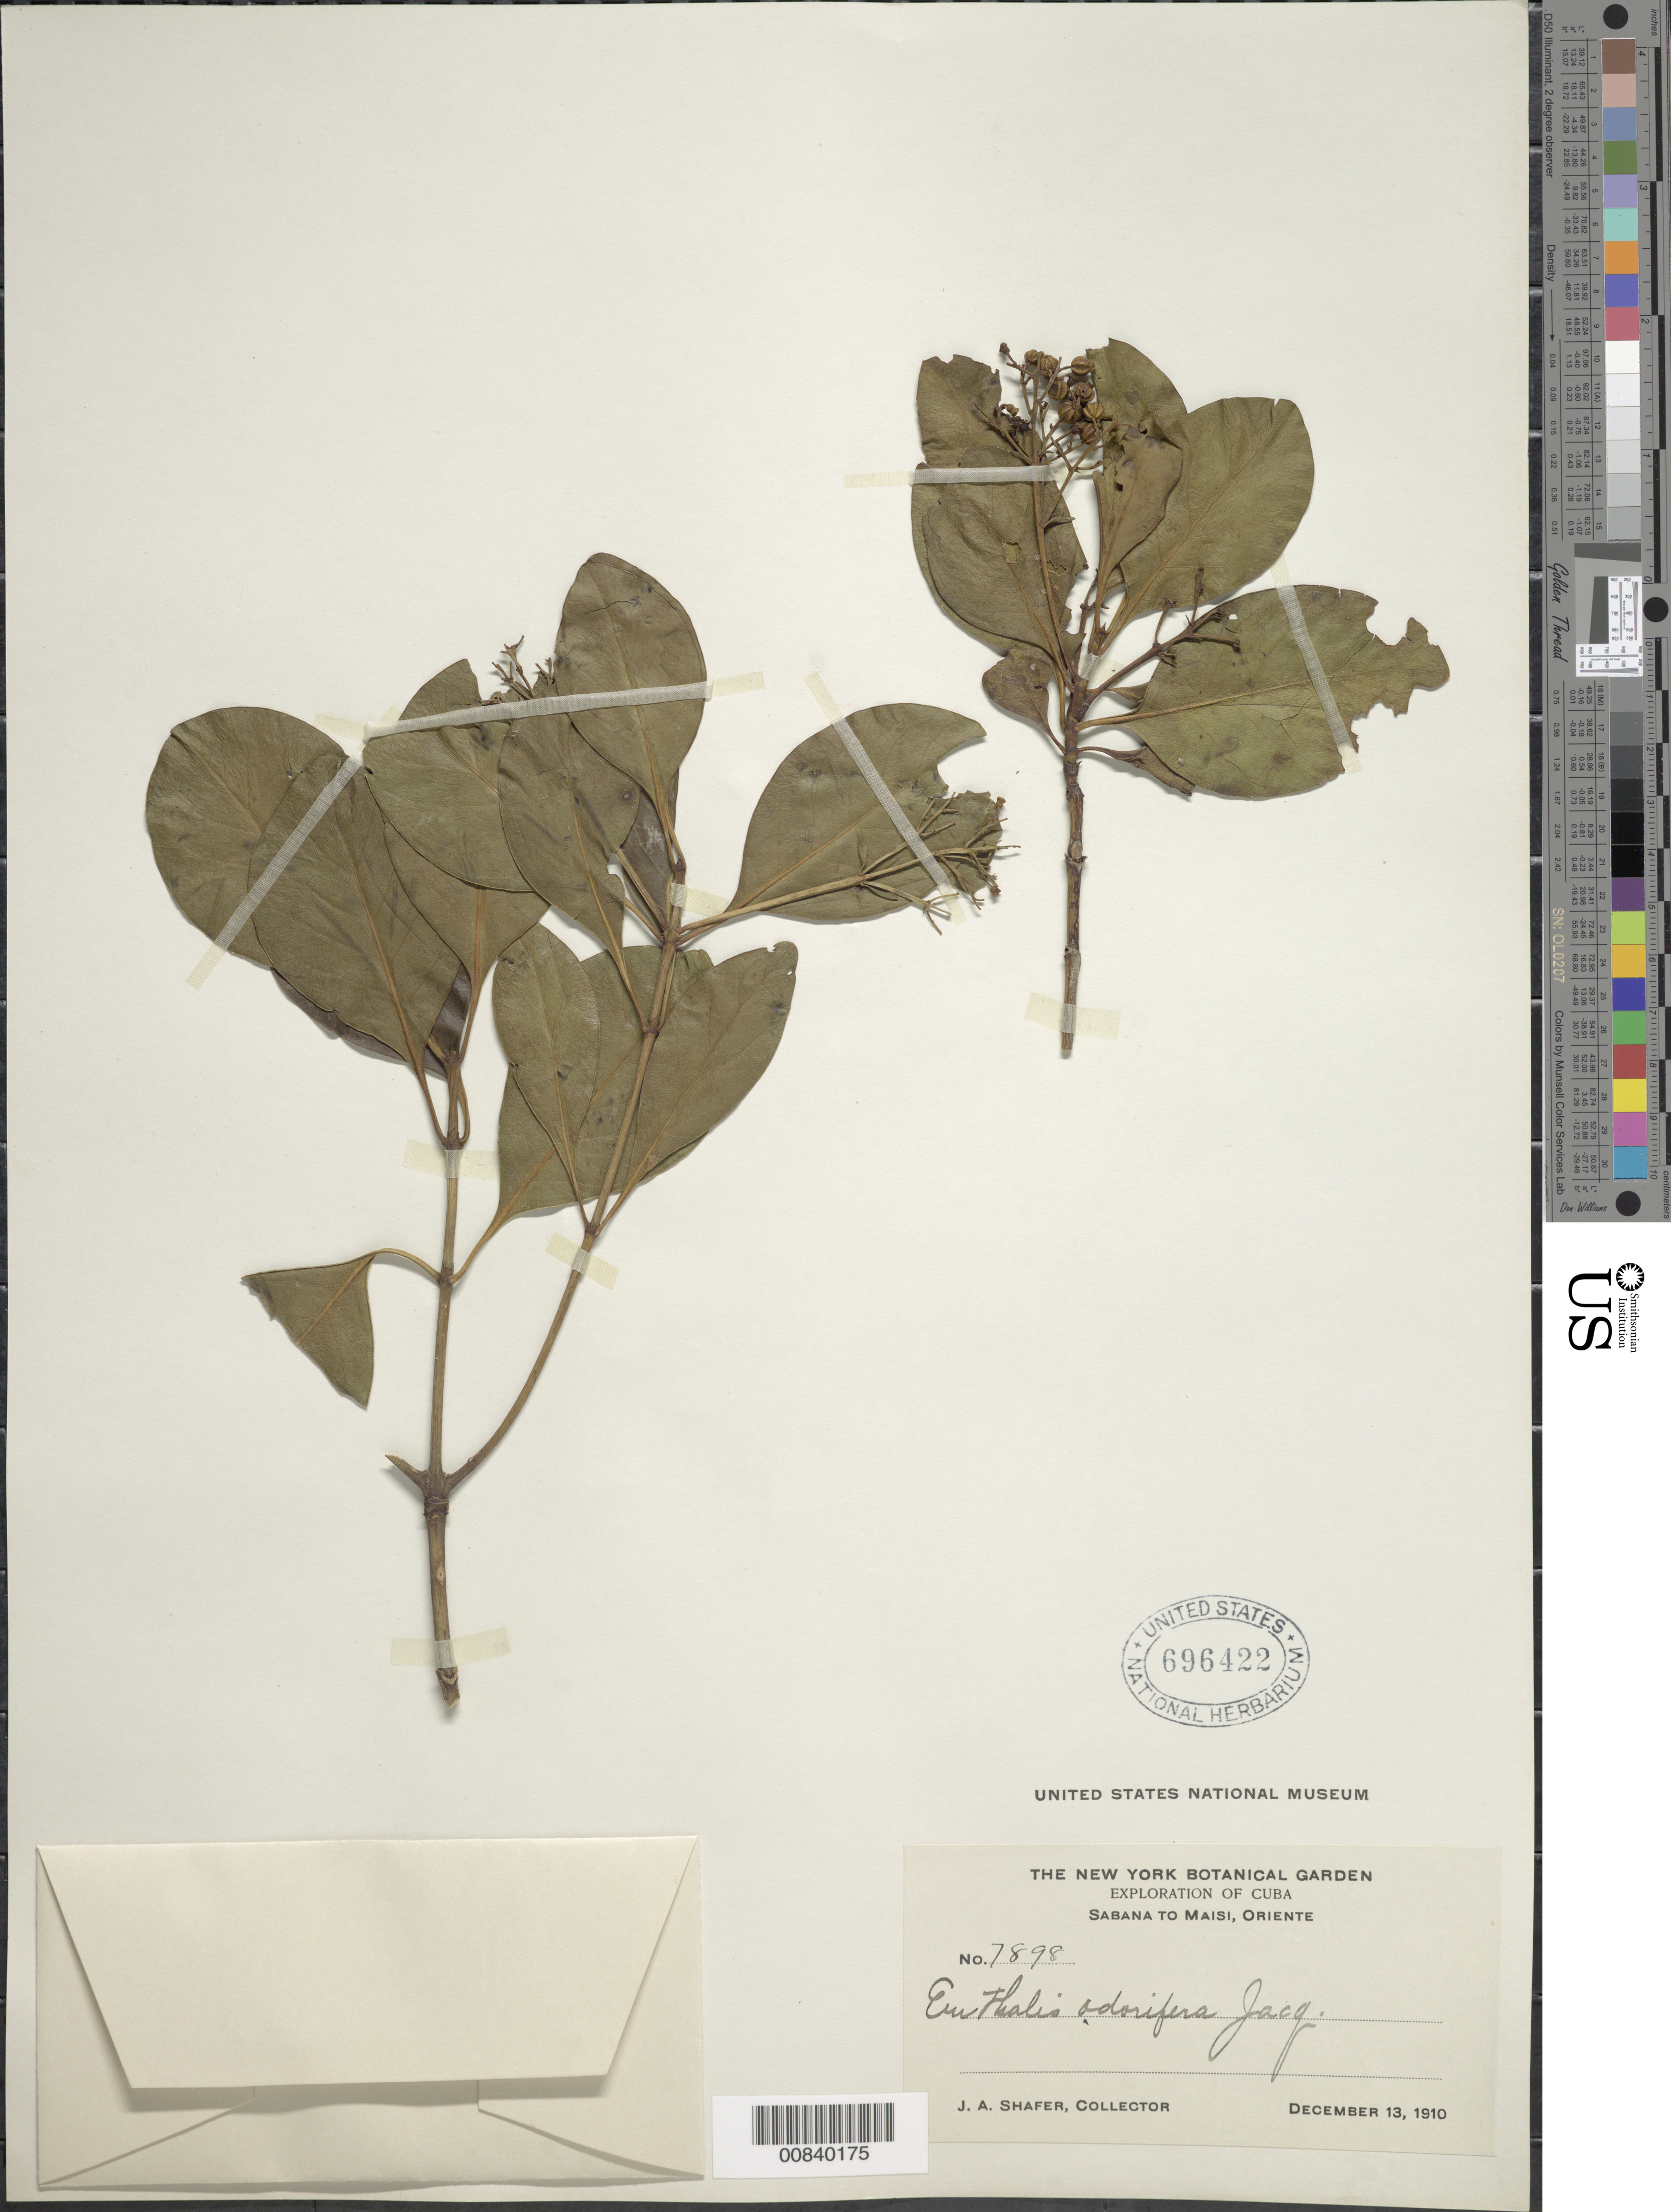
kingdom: Plantae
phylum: Tracheophyta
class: Magnoliopsida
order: Gentianales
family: Rubiaceae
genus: Erithalis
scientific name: Erithalis fruticosa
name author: L.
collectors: J. A. Shafer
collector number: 7898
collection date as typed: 13 Dec 1910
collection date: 1910-12-13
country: Cuba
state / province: Oriente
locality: Sabana to Maisi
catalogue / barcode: US 696422